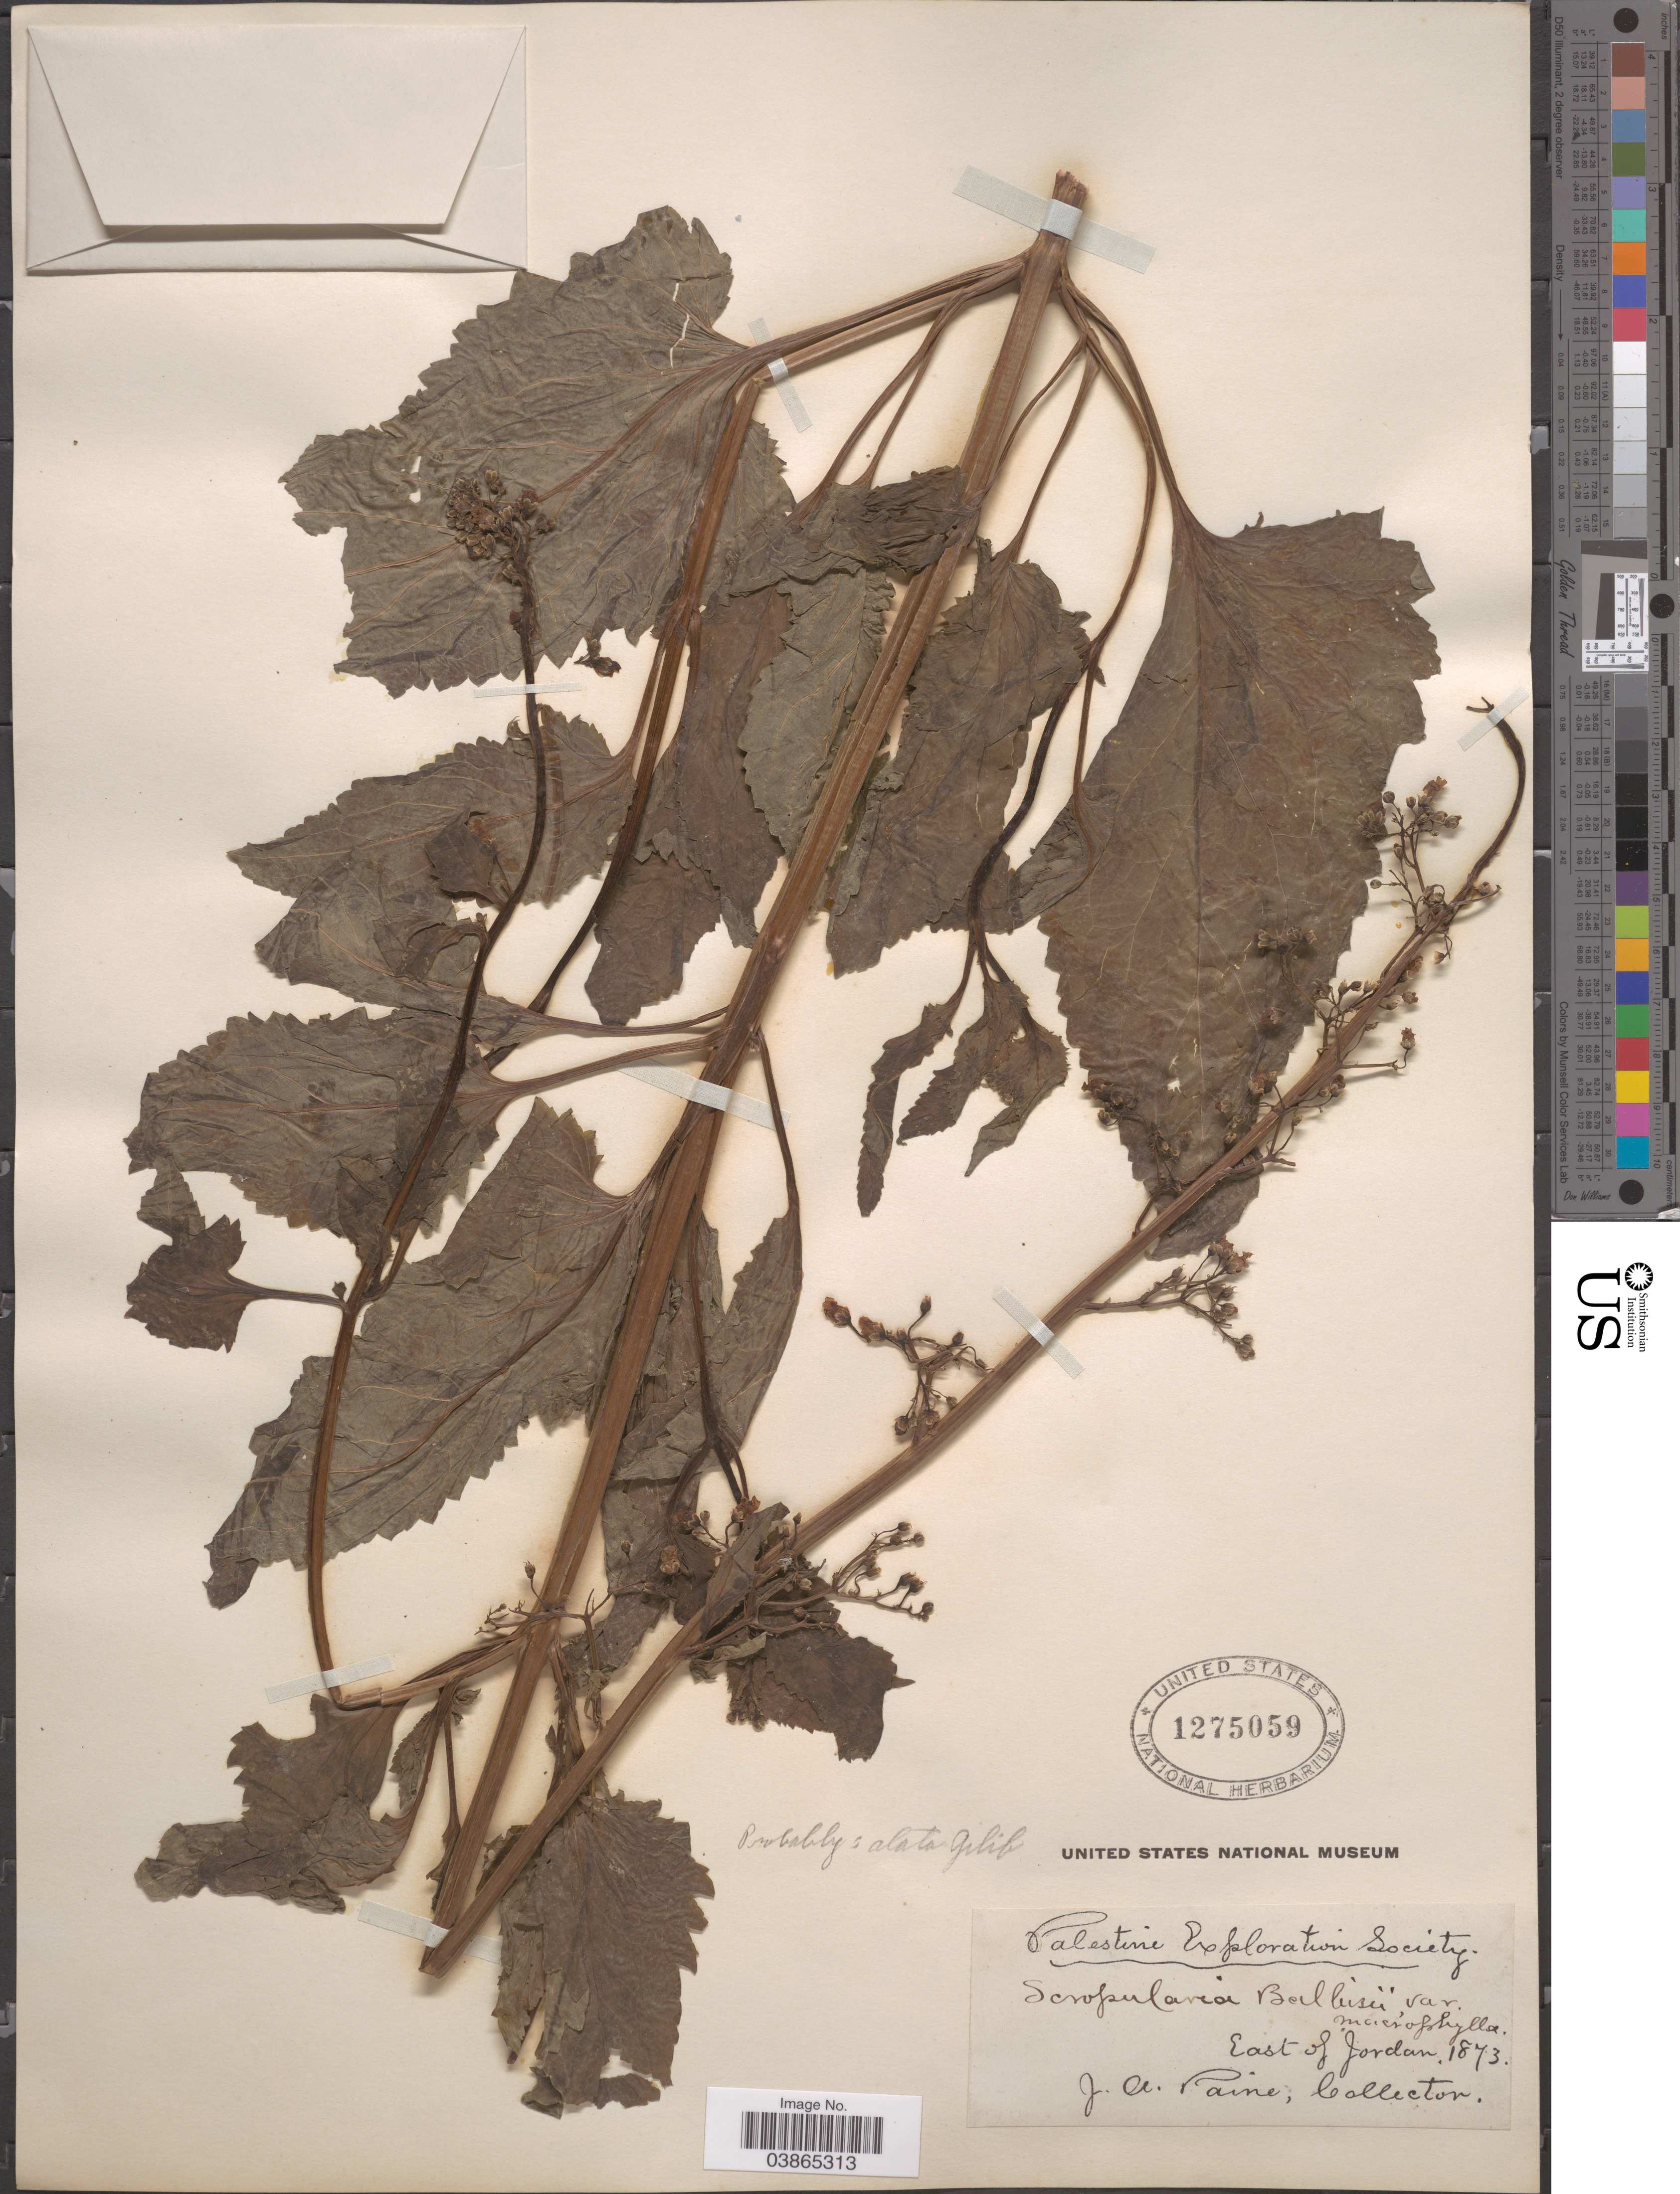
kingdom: Plantae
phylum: Tracheophyta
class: Magnoliopsida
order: Lamiales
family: Scrophulariaceae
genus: Scrophularia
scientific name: Scrophularia alata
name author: A. Gray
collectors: J. A. Paine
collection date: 1873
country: Jordan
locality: East of Jordan.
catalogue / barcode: US 1275059